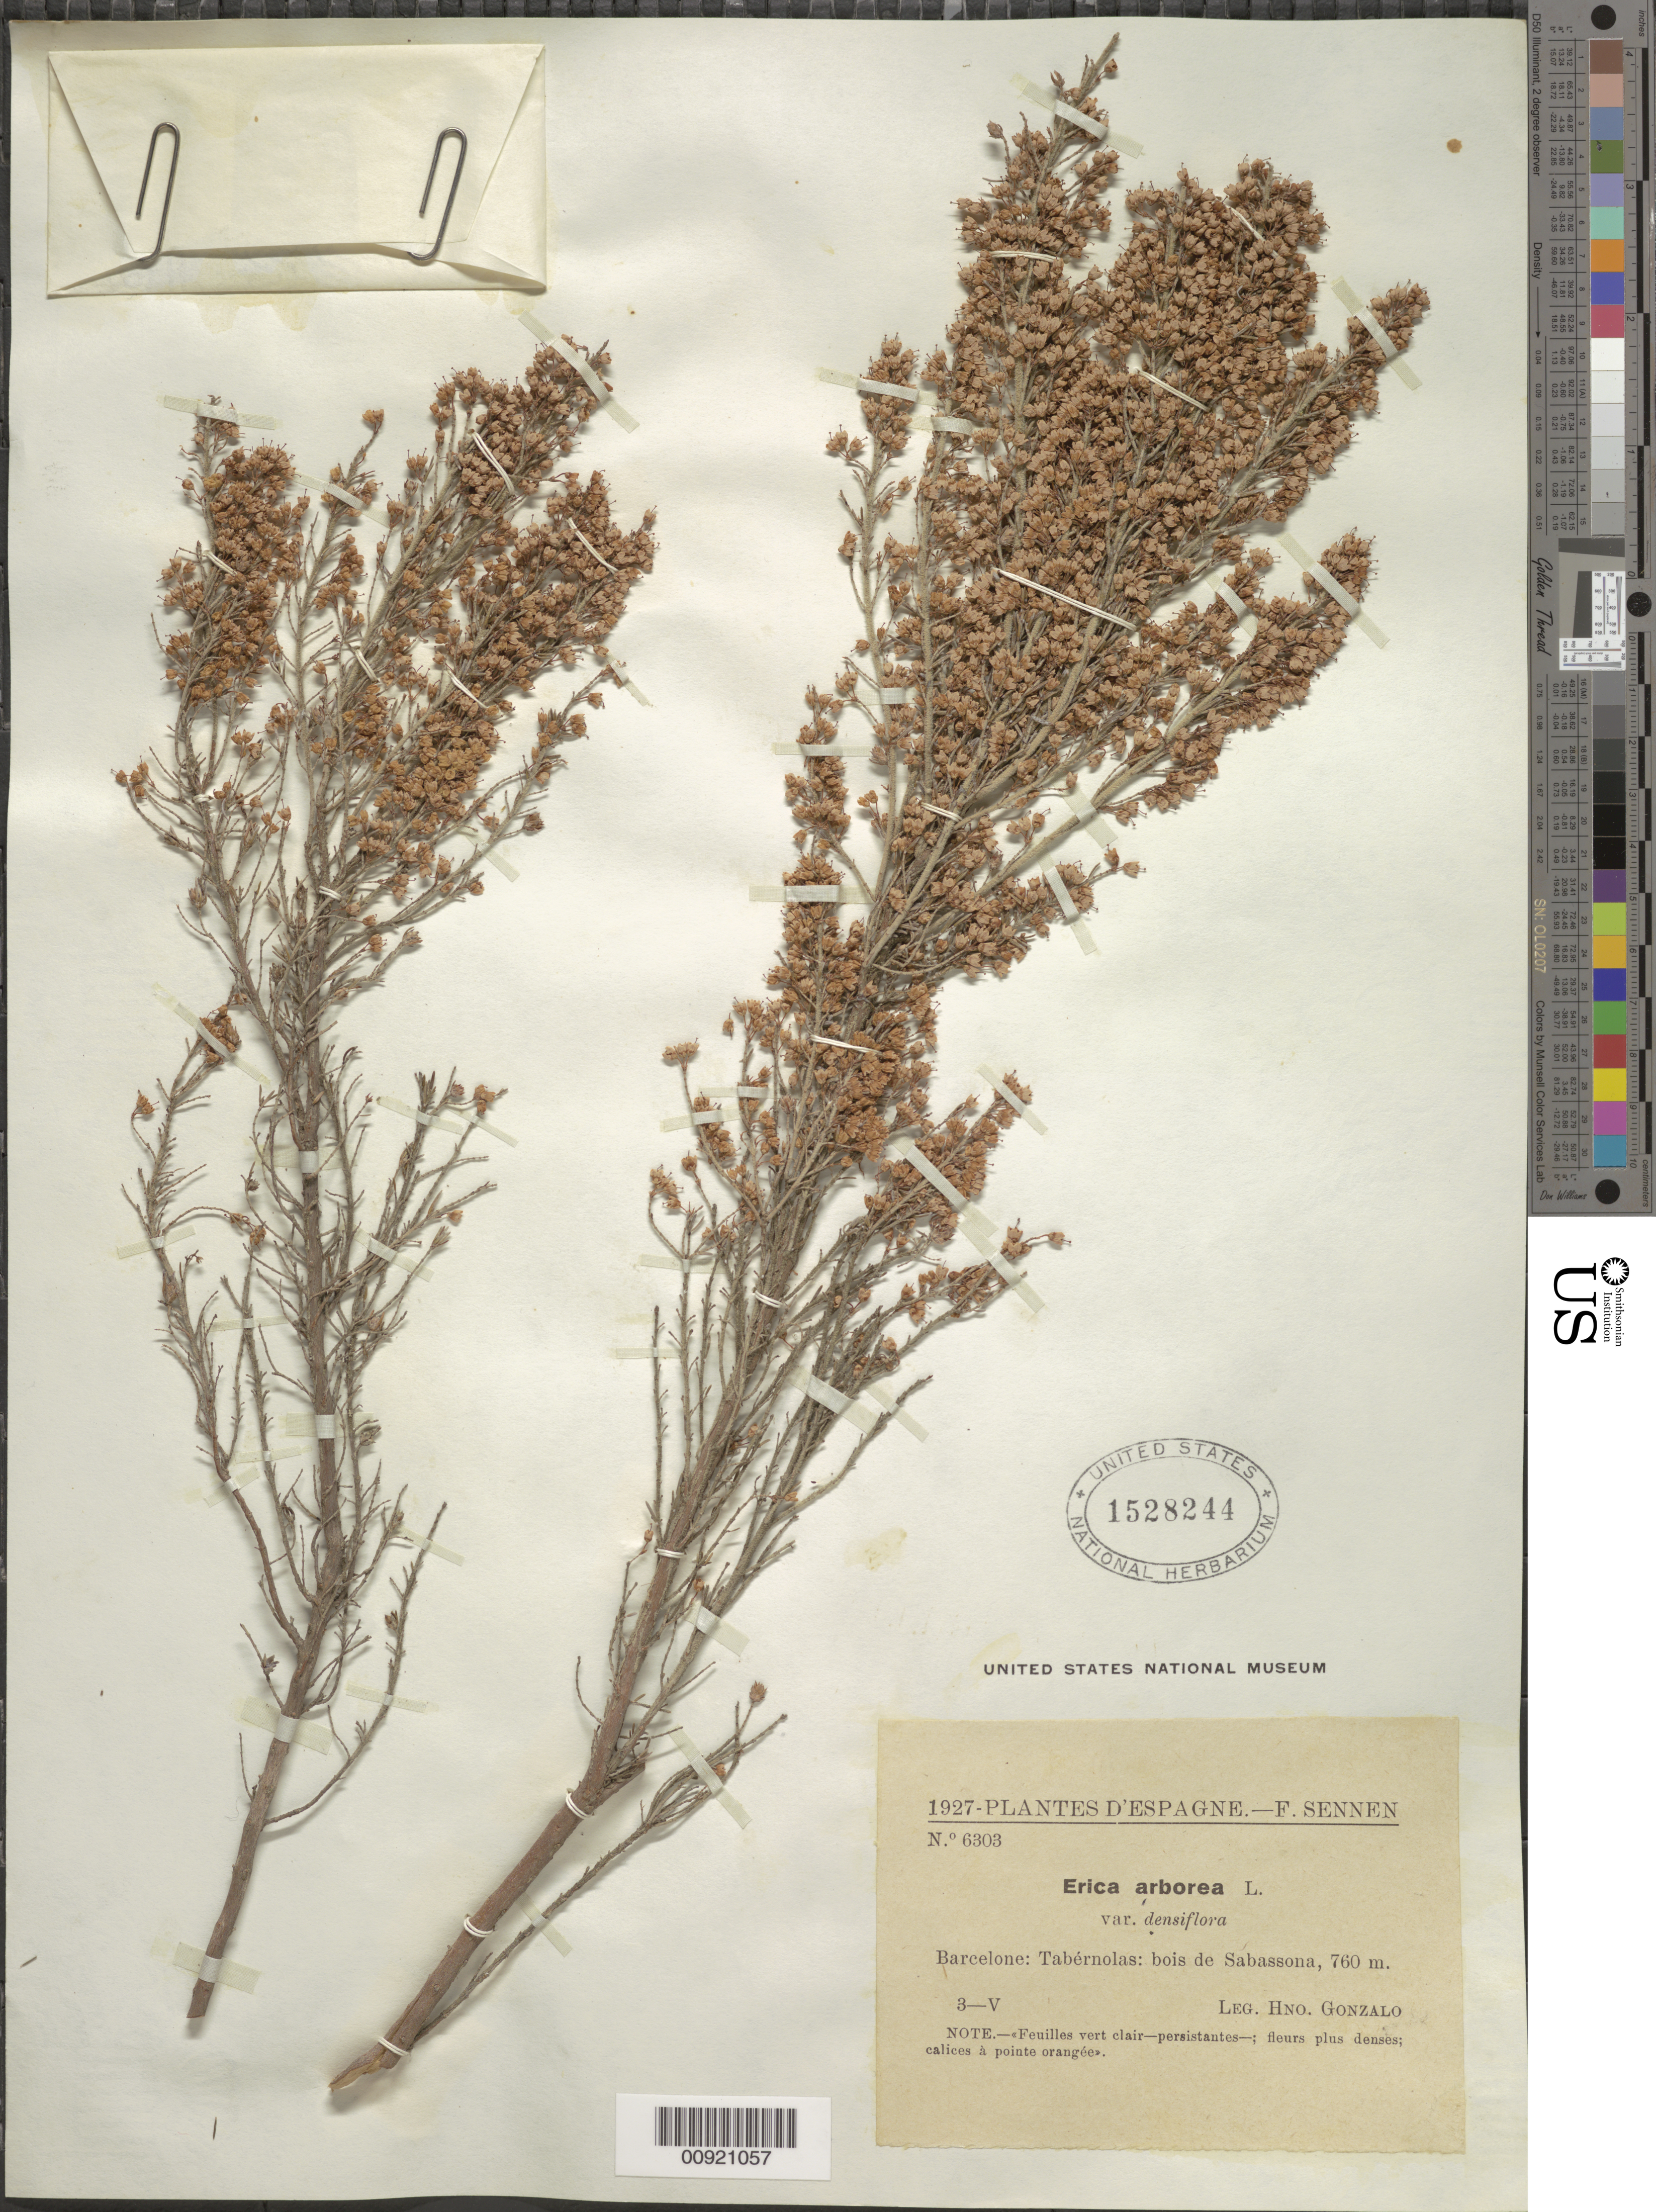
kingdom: Plantae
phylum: Tracheophyta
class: Magnoliopsida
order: Ericales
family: Ericaceae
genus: Erica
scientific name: Erica arborea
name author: L.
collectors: H. Gonzalo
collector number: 6303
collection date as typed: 03 May 1927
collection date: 1927-05-03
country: Spain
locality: Barcelone: Tabernolas: bois de Sabassona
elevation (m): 760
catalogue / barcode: US 1528244